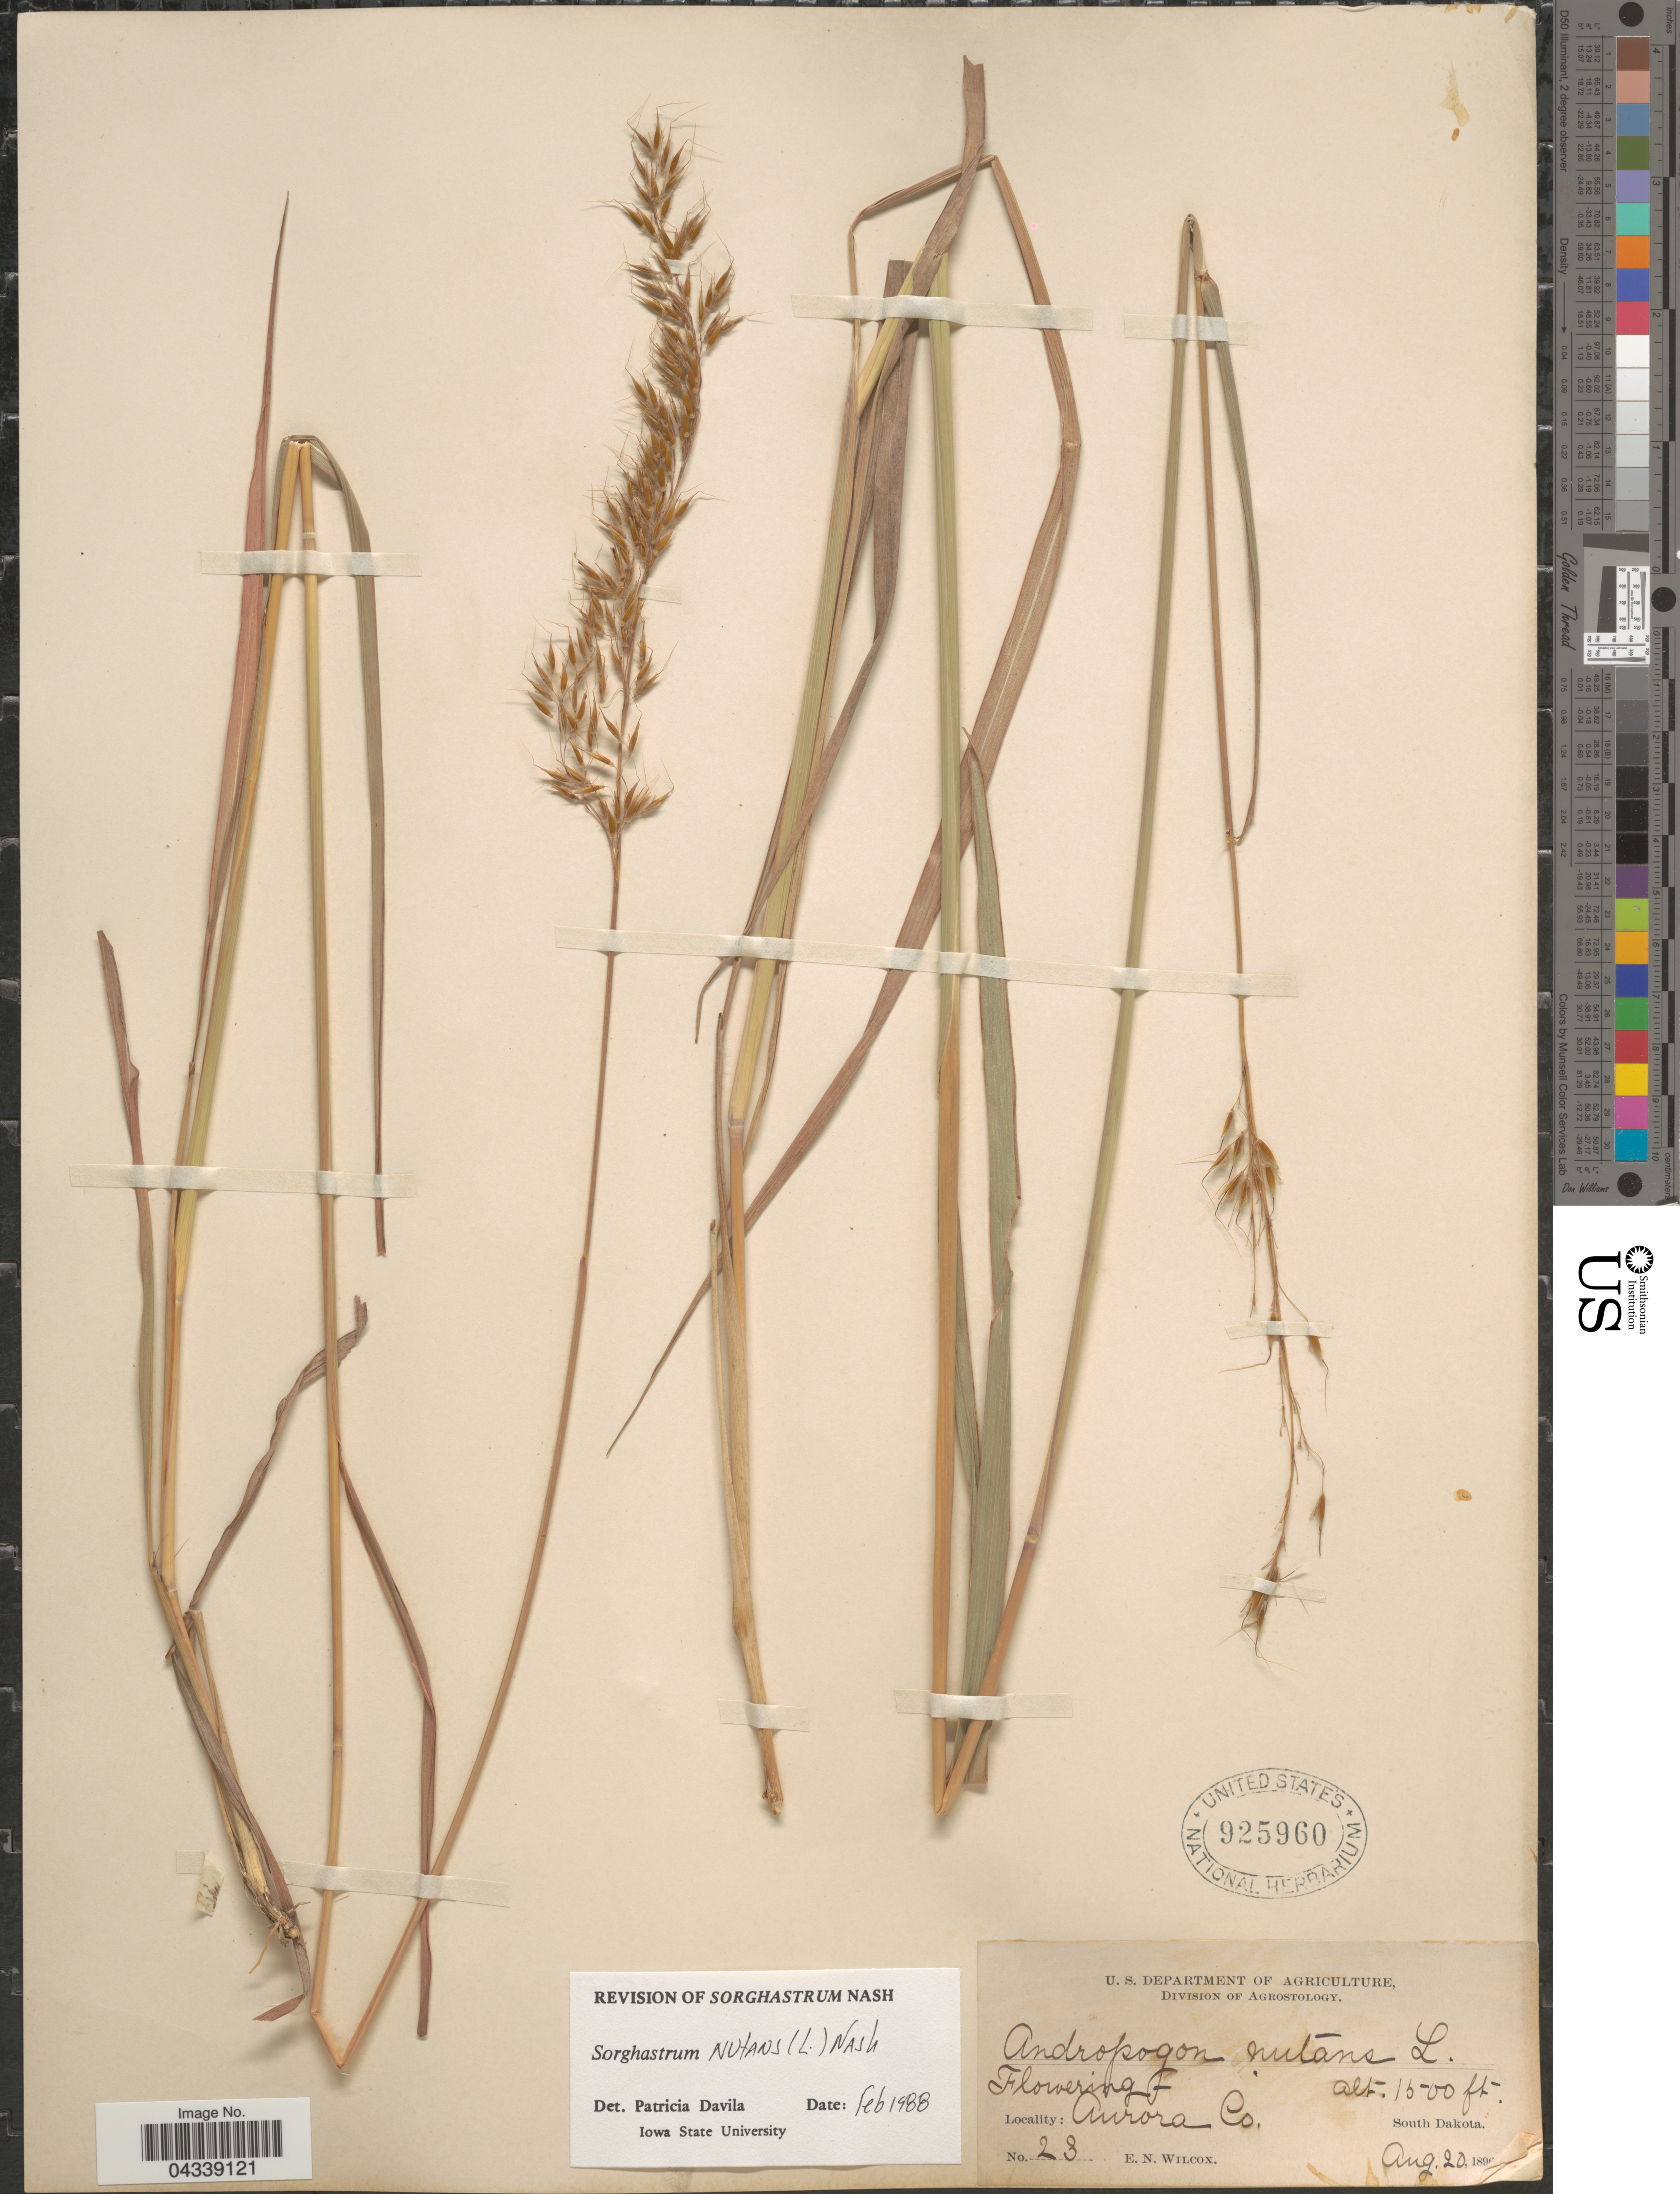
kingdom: Plantae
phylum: Tracheophyta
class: Liliopsida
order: Poales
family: Poaceae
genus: Sorghastrum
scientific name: Sorghastrum nutans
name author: (L.) Nash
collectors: E. Wilcox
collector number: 23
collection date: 1896-08-20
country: United States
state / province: South Dakota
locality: Aurora Co.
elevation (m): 457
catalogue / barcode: US 925960